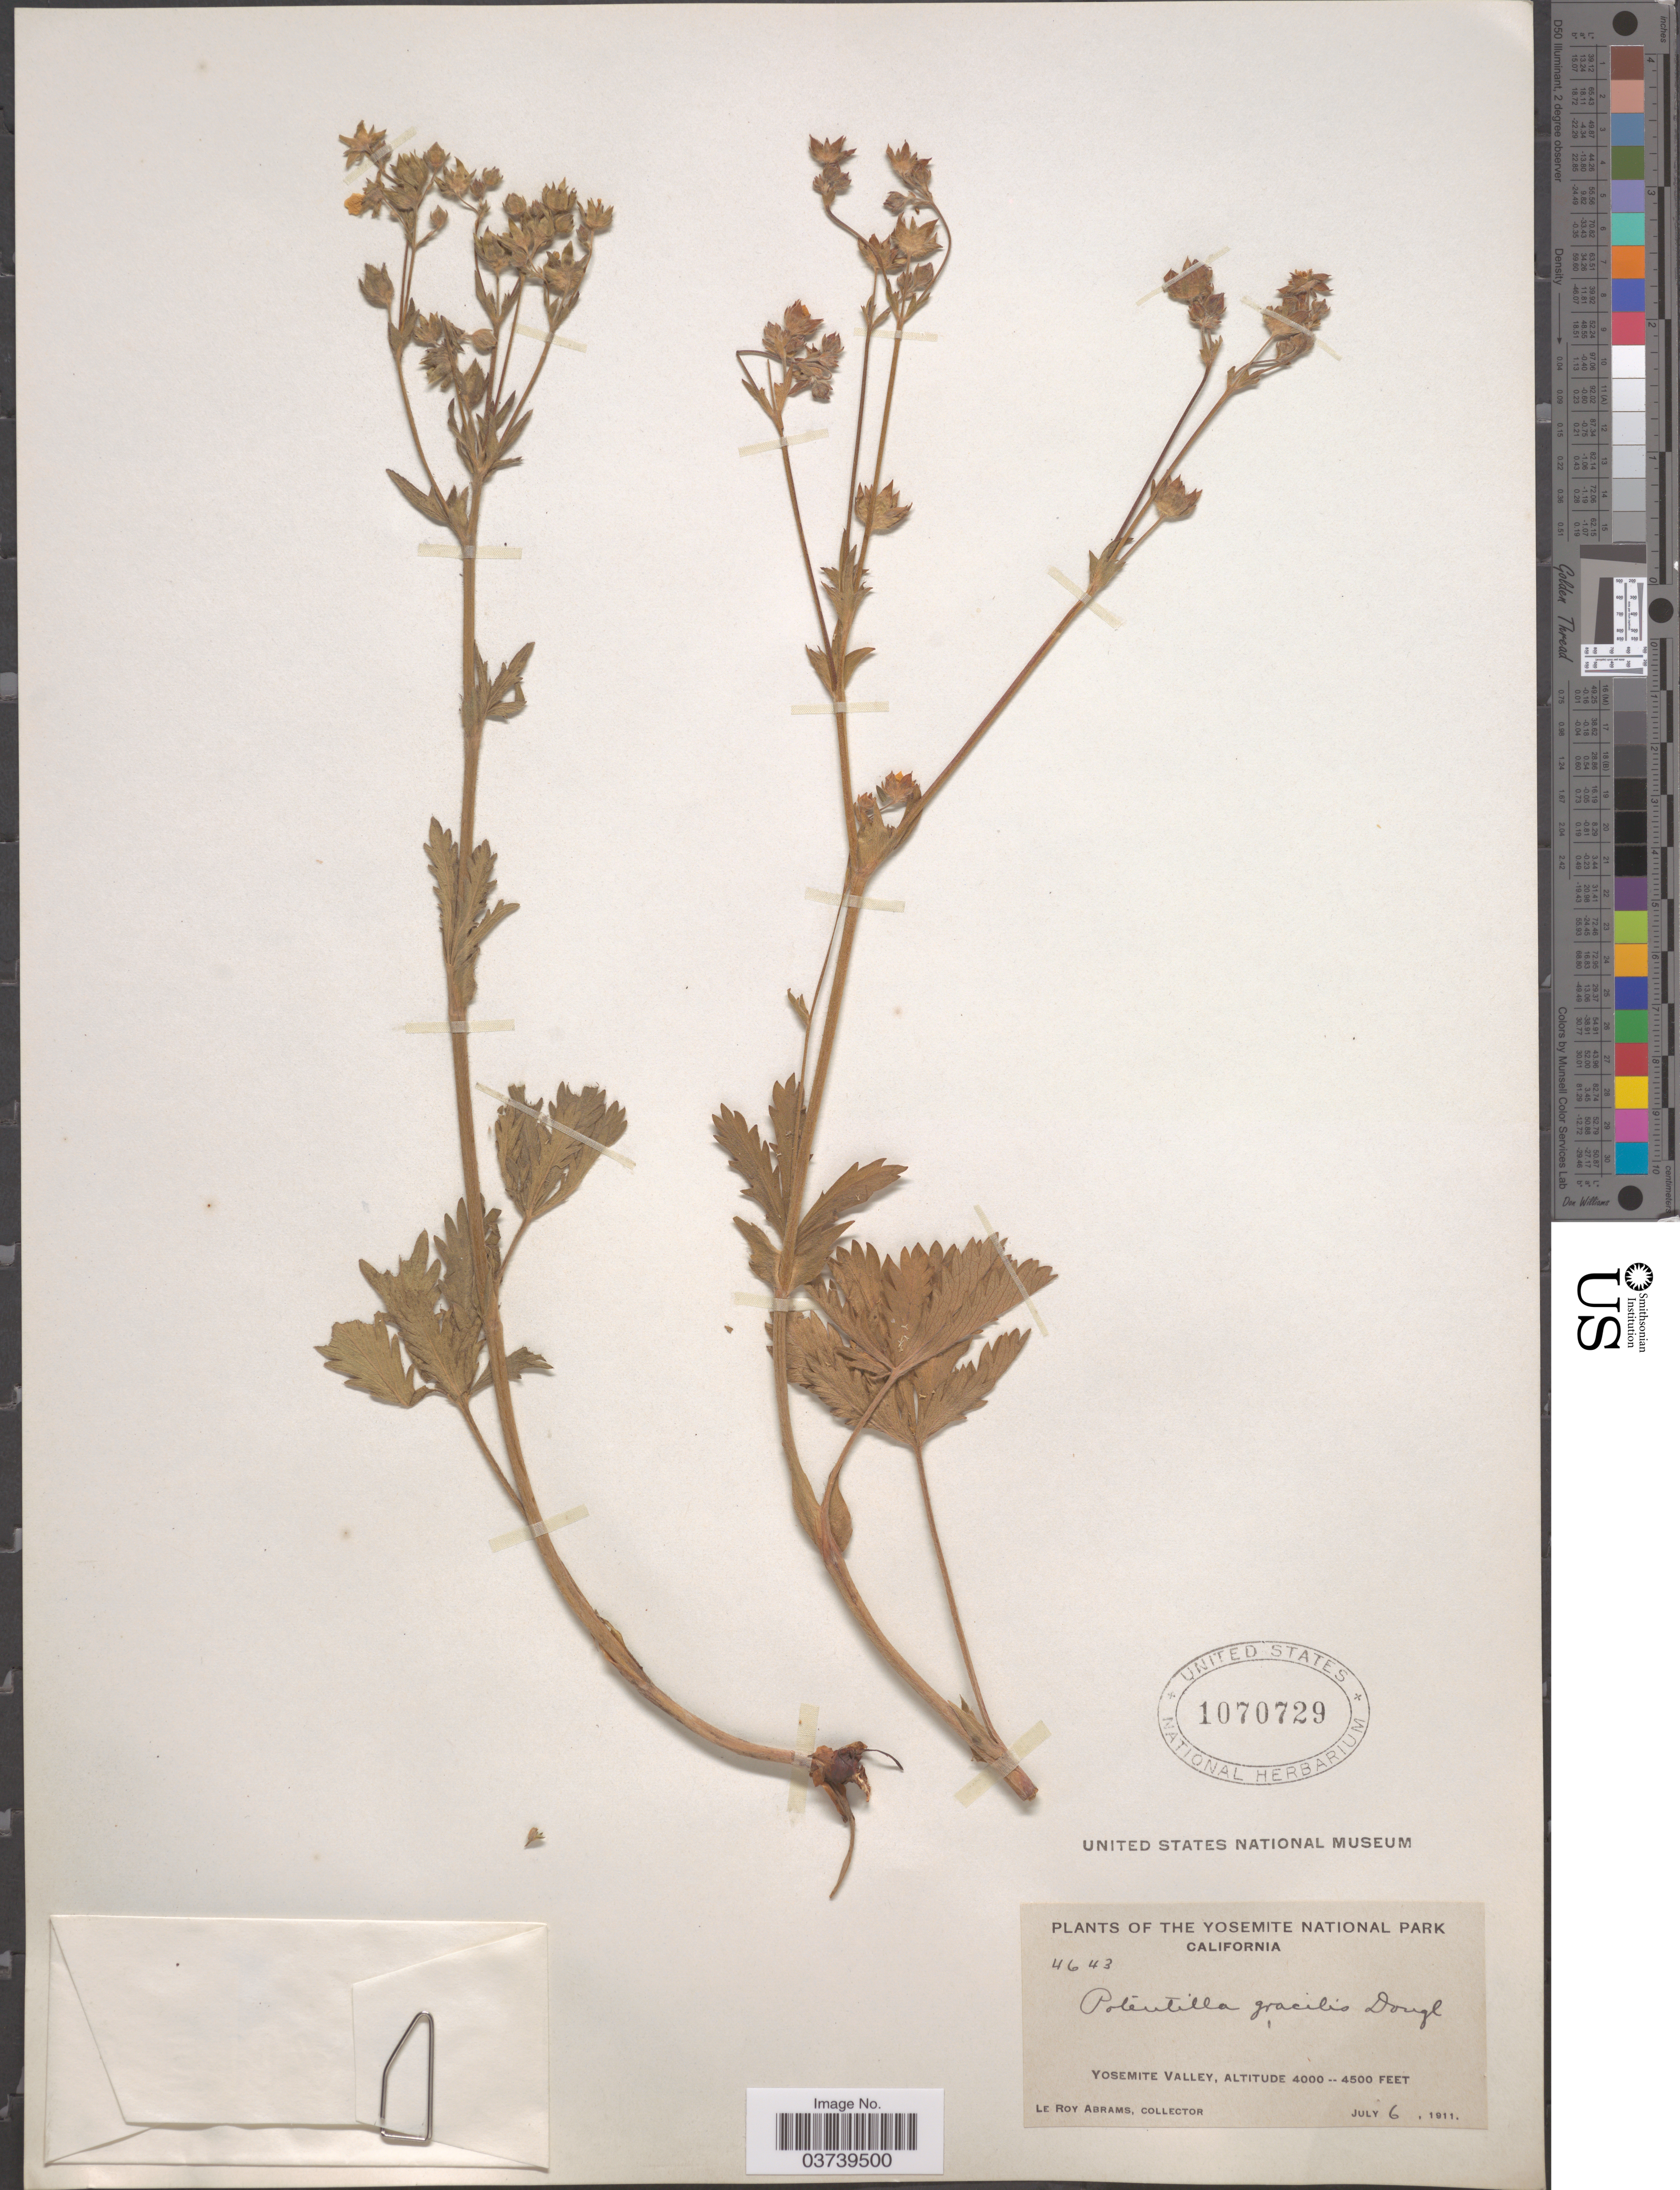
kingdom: Plantae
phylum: Tracheophyta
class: Magnoliopsida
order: Rosales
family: Rosaceae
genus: Potentilla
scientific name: Potentilla gracilis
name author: Douglas ex Hook.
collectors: L. Abrams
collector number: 4643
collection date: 1911-07-06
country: United States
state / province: California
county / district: Mariposa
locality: The Yosemite National Park. Yosemite Valley.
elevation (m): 1219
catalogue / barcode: US 1070729